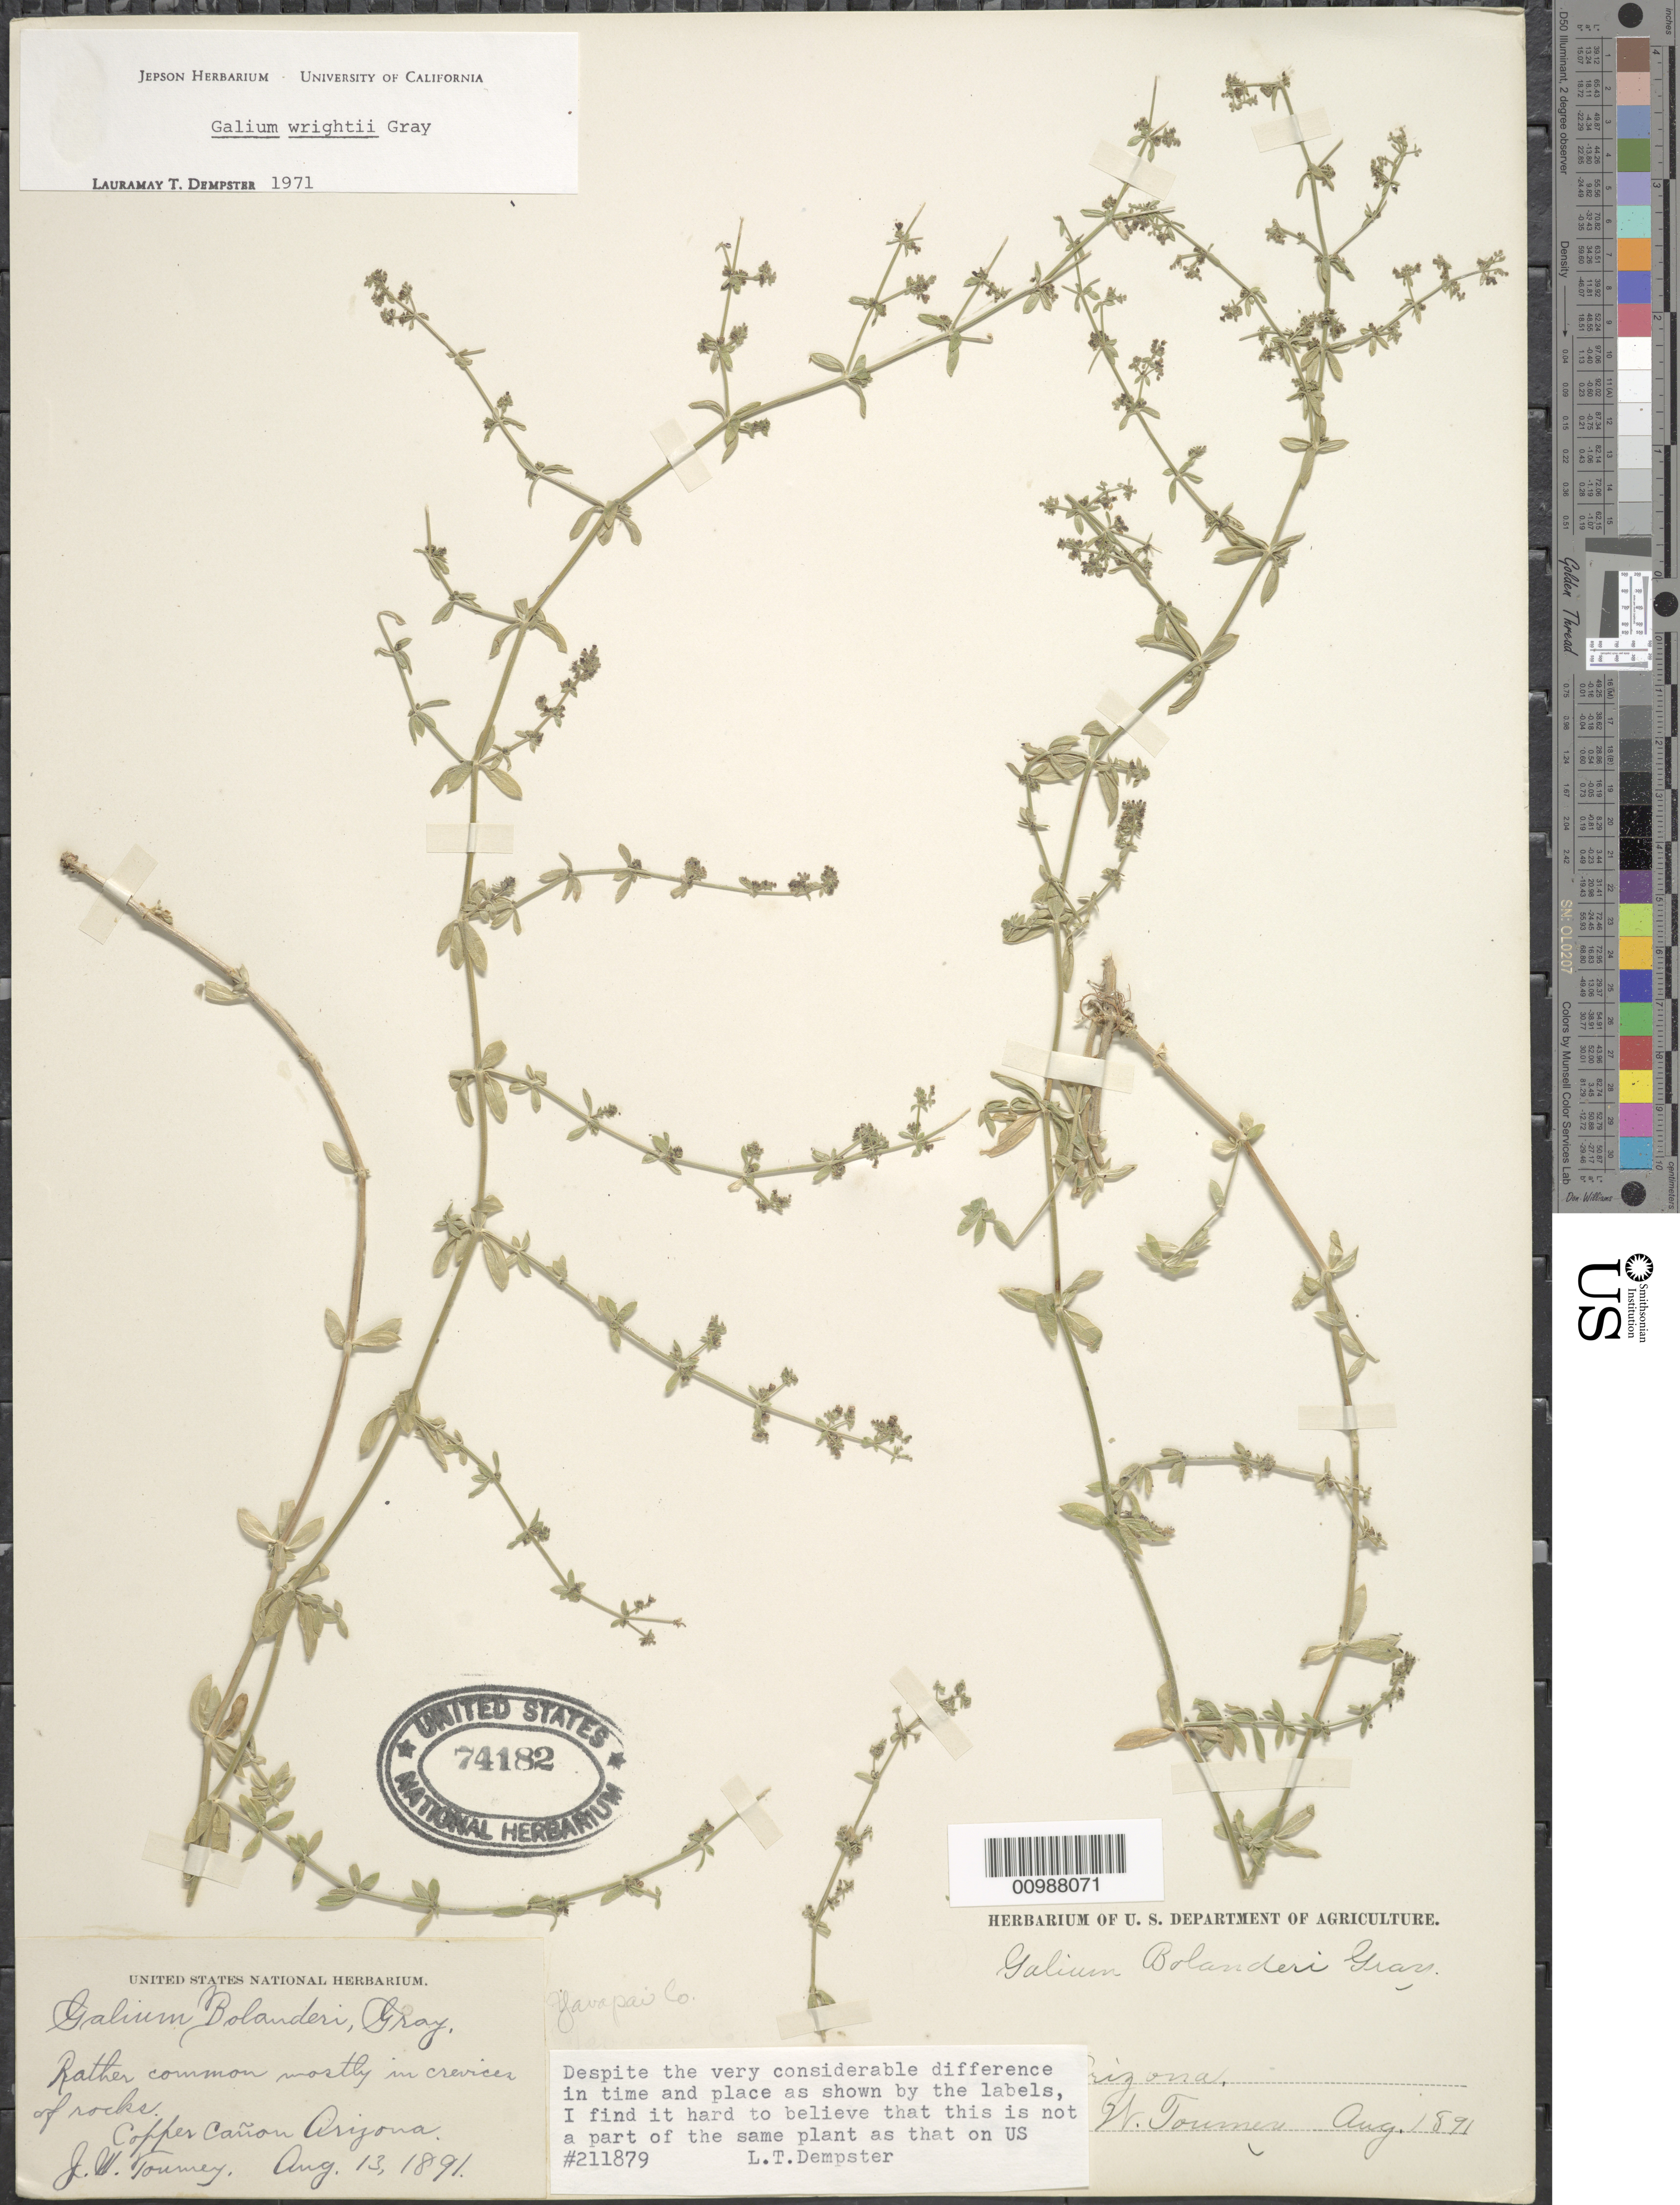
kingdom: Plantae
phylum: Tracheophyta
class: Magnoliopsida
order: Gentianales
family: Rubiaceae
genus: Galium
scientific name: Galium wrightii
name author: A. Gray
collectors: J. W. Toumey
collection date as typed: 13 Aug 1891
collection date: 1891-08-13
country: United States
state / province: Arizona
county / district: Yavapai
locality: Copper Canyon.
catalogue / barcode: US 74182